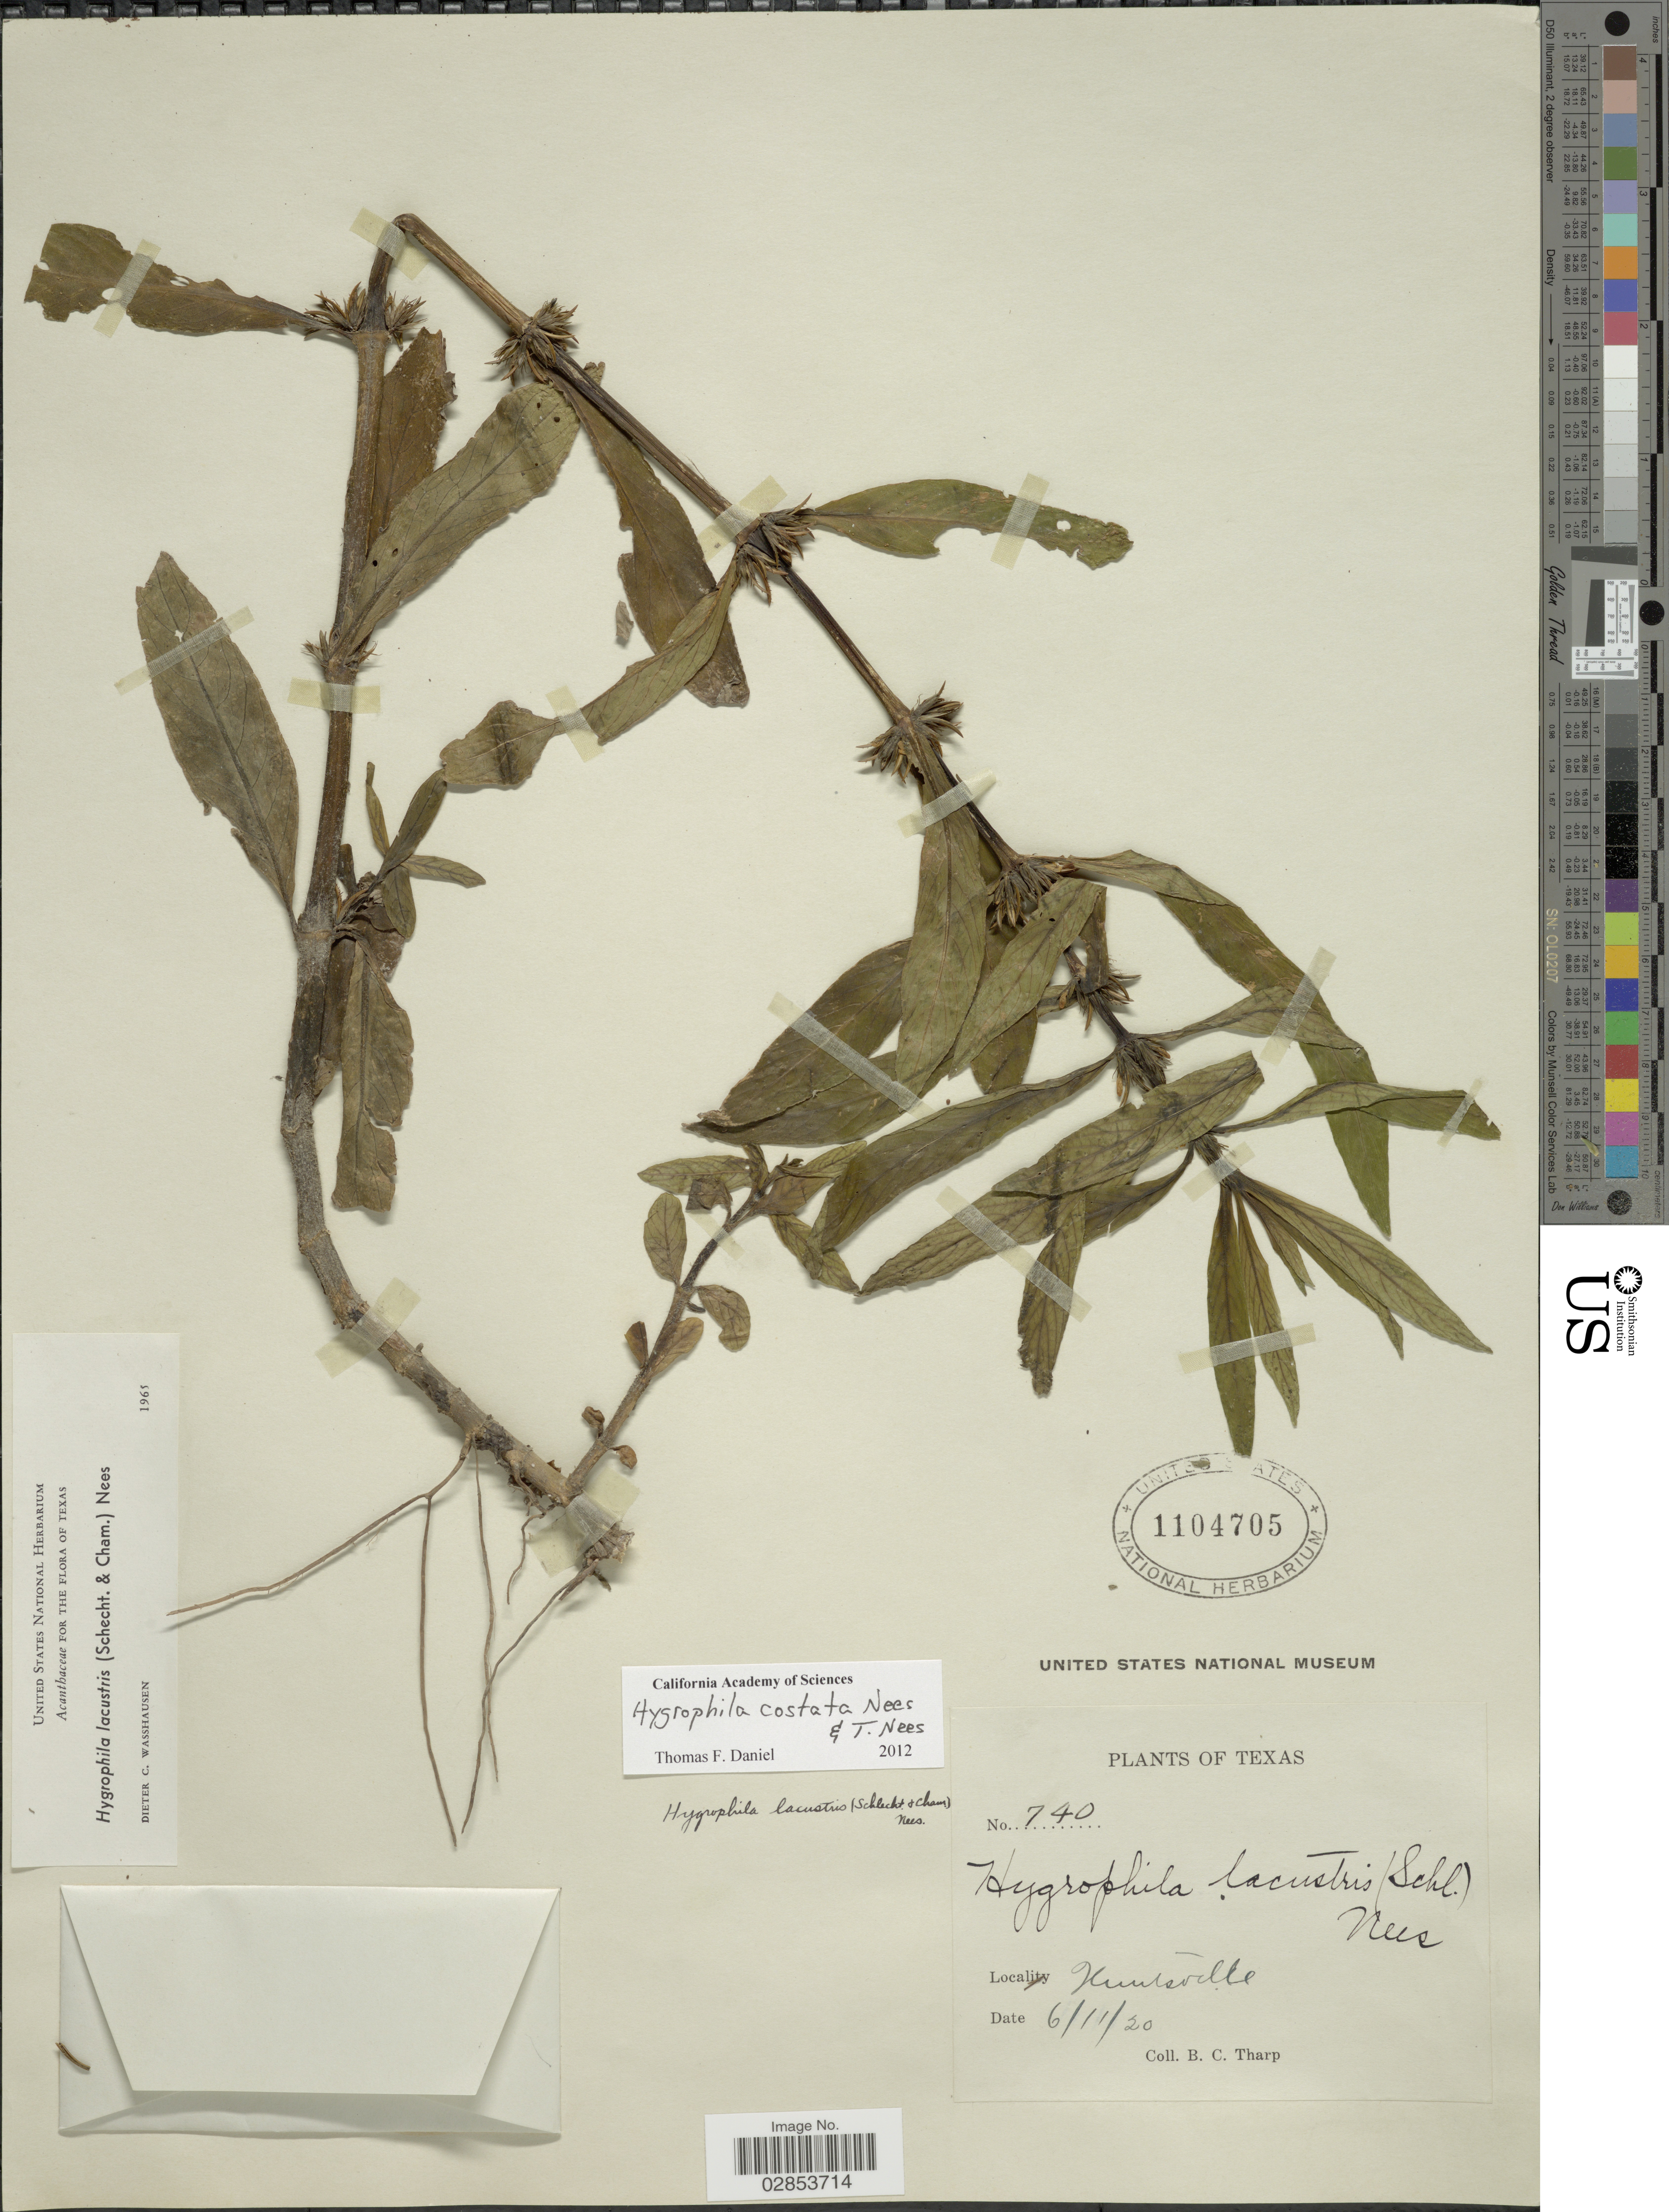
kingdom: Plantae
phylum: Tracheophyta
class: Magnoliopsida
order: Lamiales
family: Acanthaceae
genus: Hygrophila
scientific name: Hygrophila costata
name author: Nees & T. Nees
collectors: B. C. Tharp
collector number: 740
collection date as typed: Transcribed d/m/y: 11/6/20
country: United States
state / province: Texas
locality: Huntsville.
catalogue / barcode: US 1104705